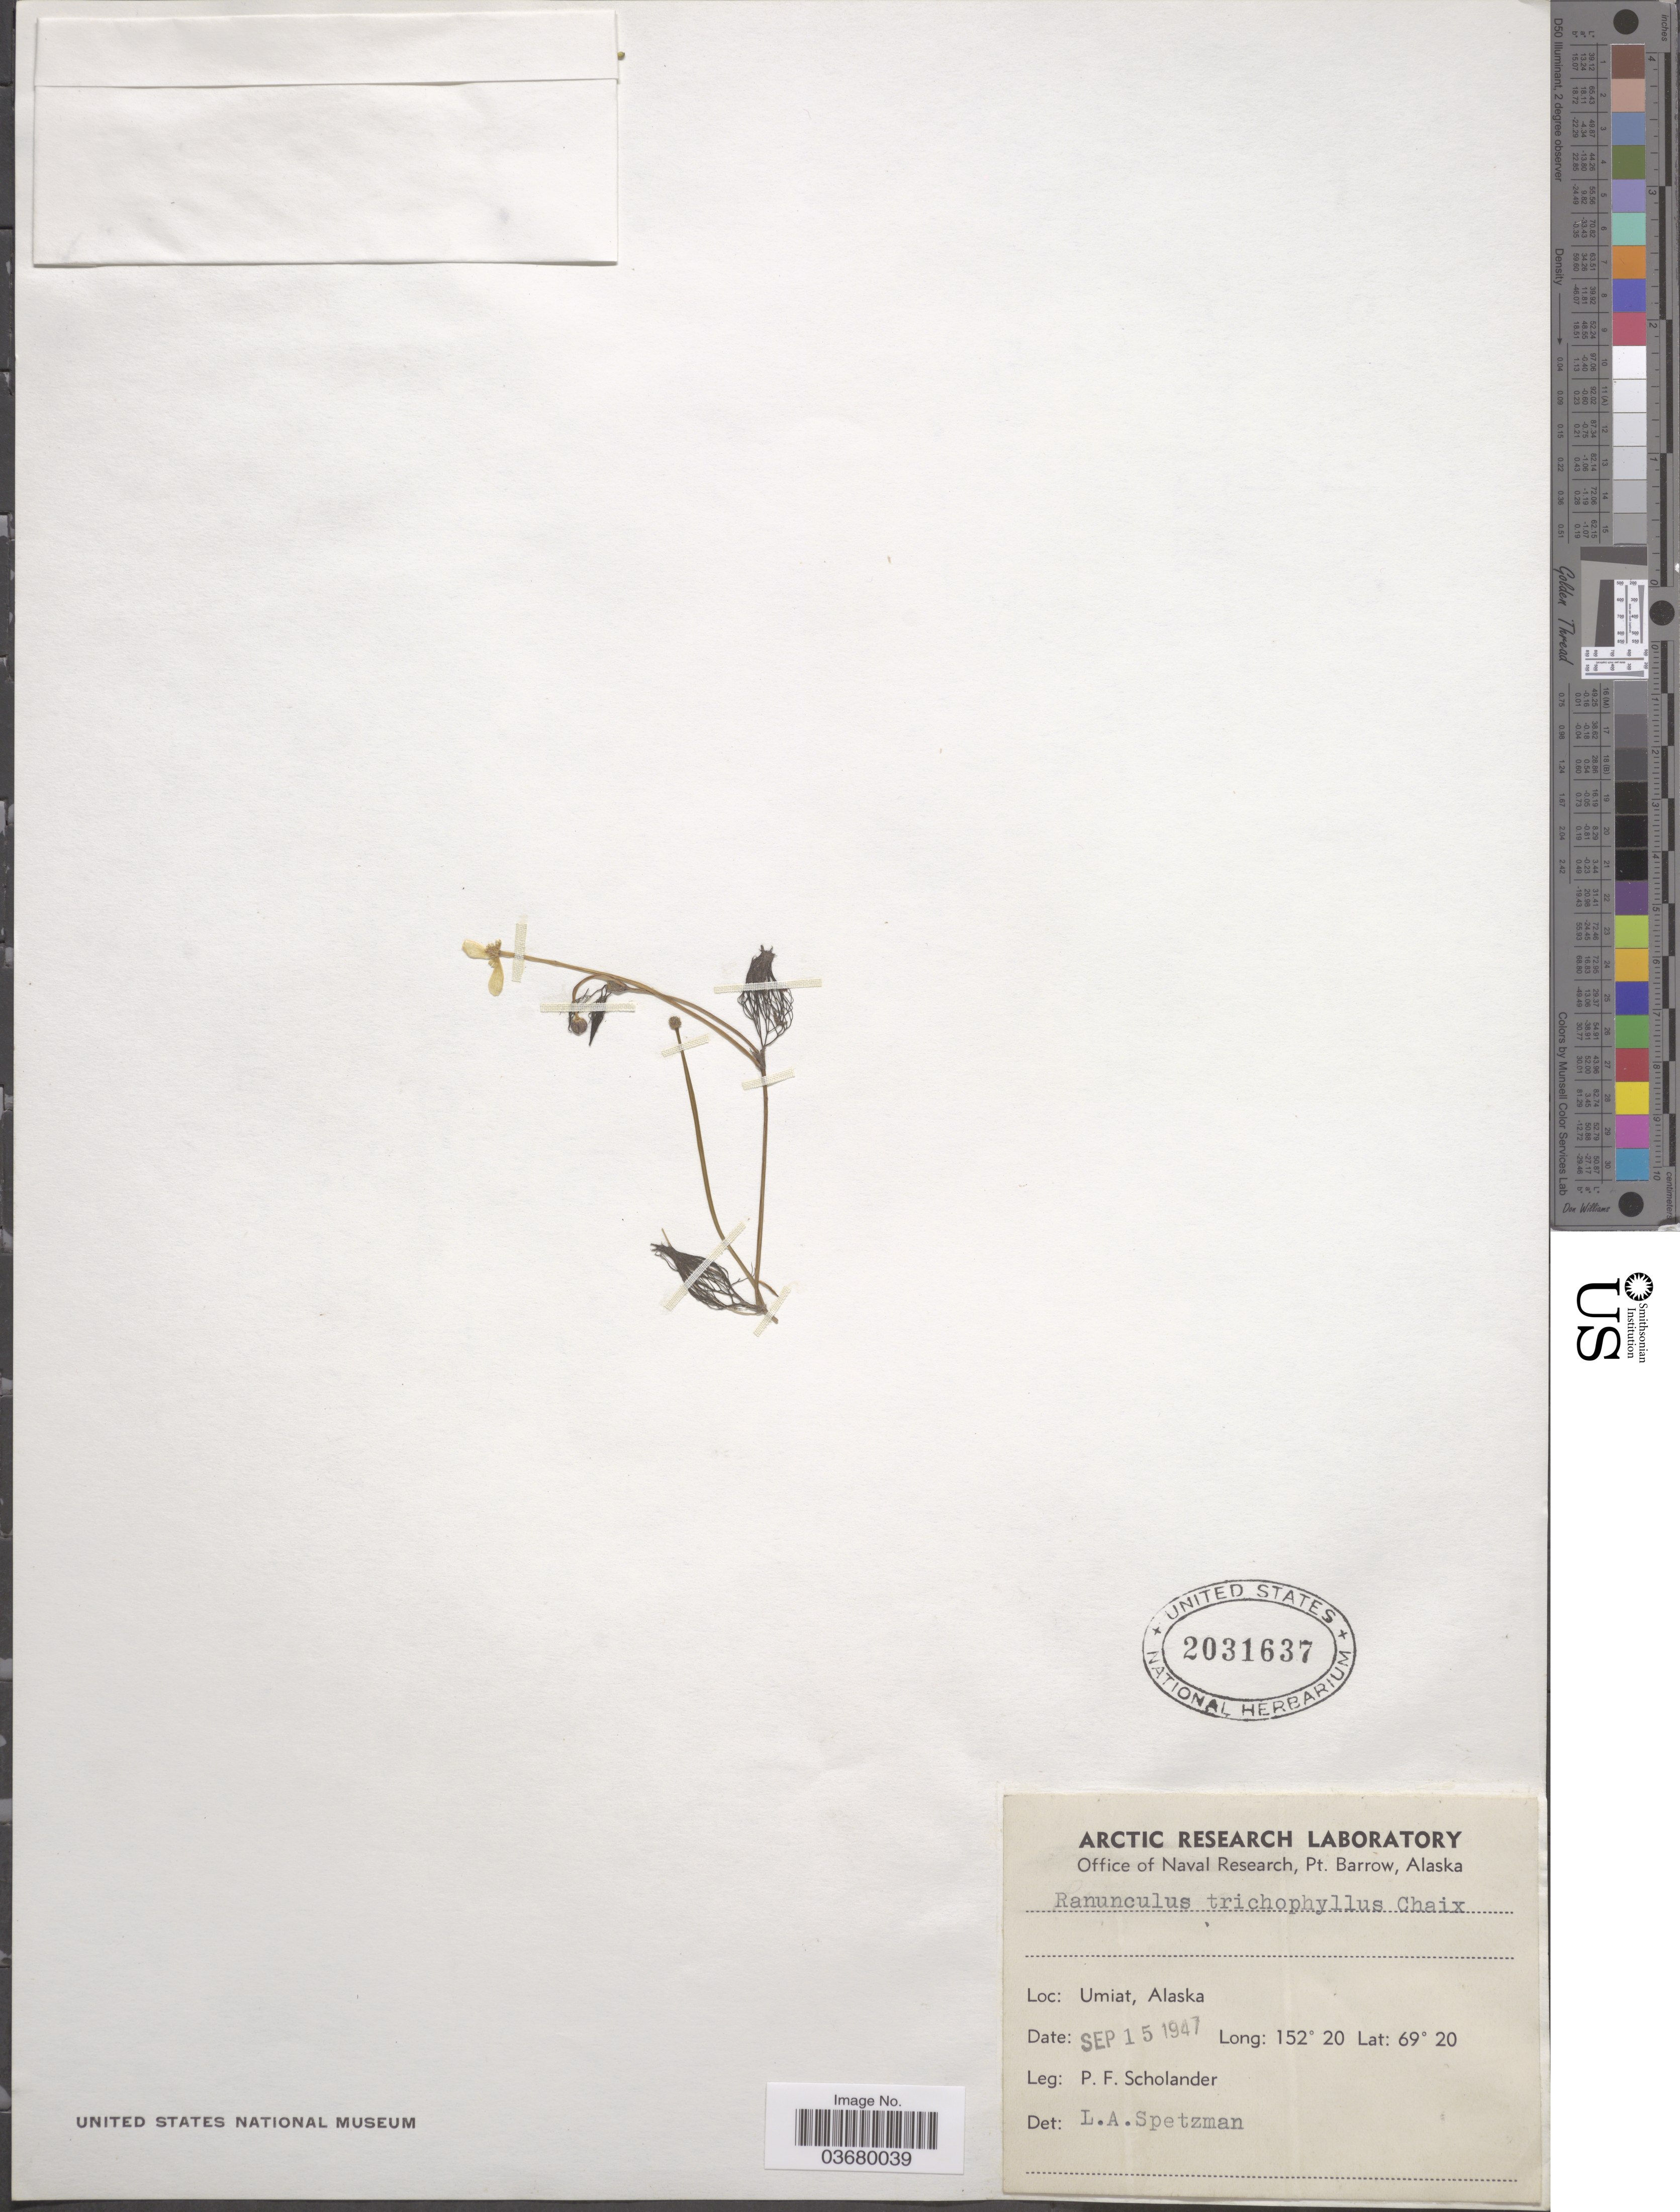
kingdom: Plantae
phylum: Tracheophyta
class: Magnoliopsida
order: Ranunculales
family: Ranunculaceae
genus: Ranunculus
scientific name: Ranunculus trichophyllus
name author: Chaix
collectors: P. Scholander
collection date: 1947-09-15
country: United States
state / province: Alaska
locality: Umiat.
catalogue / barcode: US 2031637